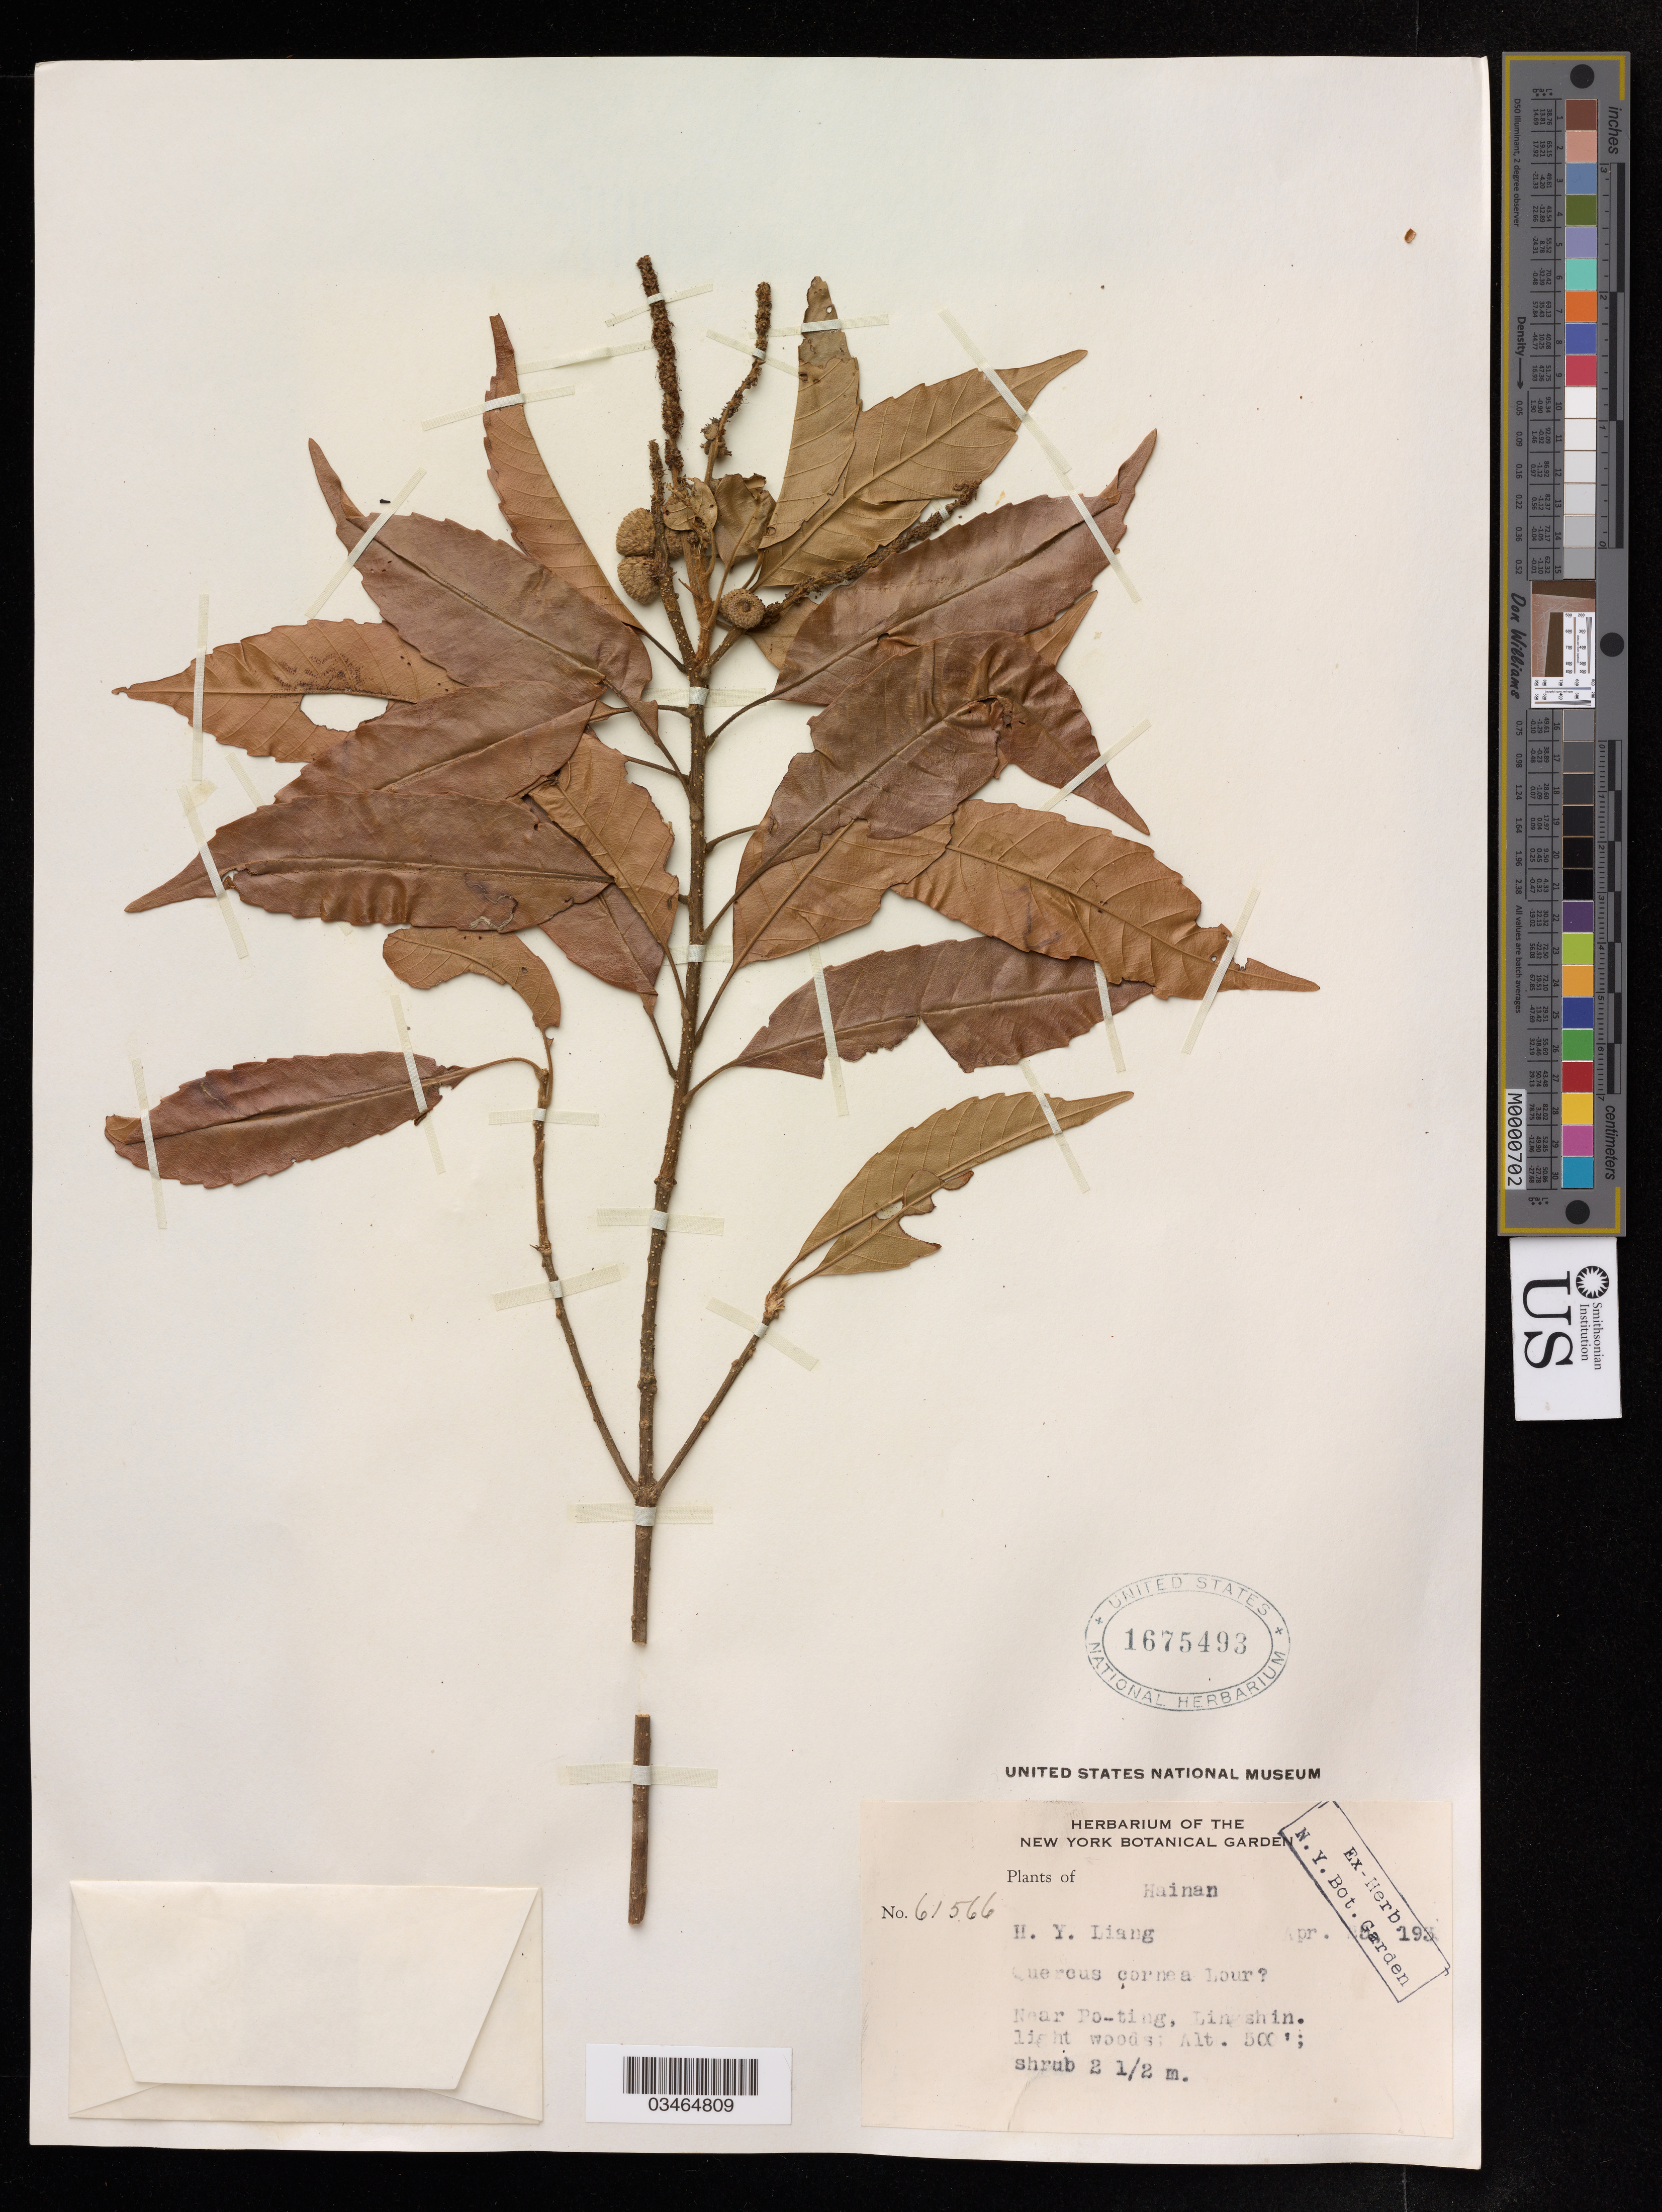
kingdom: Plantae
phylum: Tracheophyta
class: Magnoliopsida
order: Fagales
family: Fagaceae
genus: Quercus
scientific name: Quercus cornea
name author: Lour.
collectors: H. Y. Liang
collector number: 61566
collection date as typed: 24 4 1935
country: China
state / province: Hainan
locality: Near Po-ting, Lingshing.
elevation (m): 152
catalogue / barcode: US 1675493